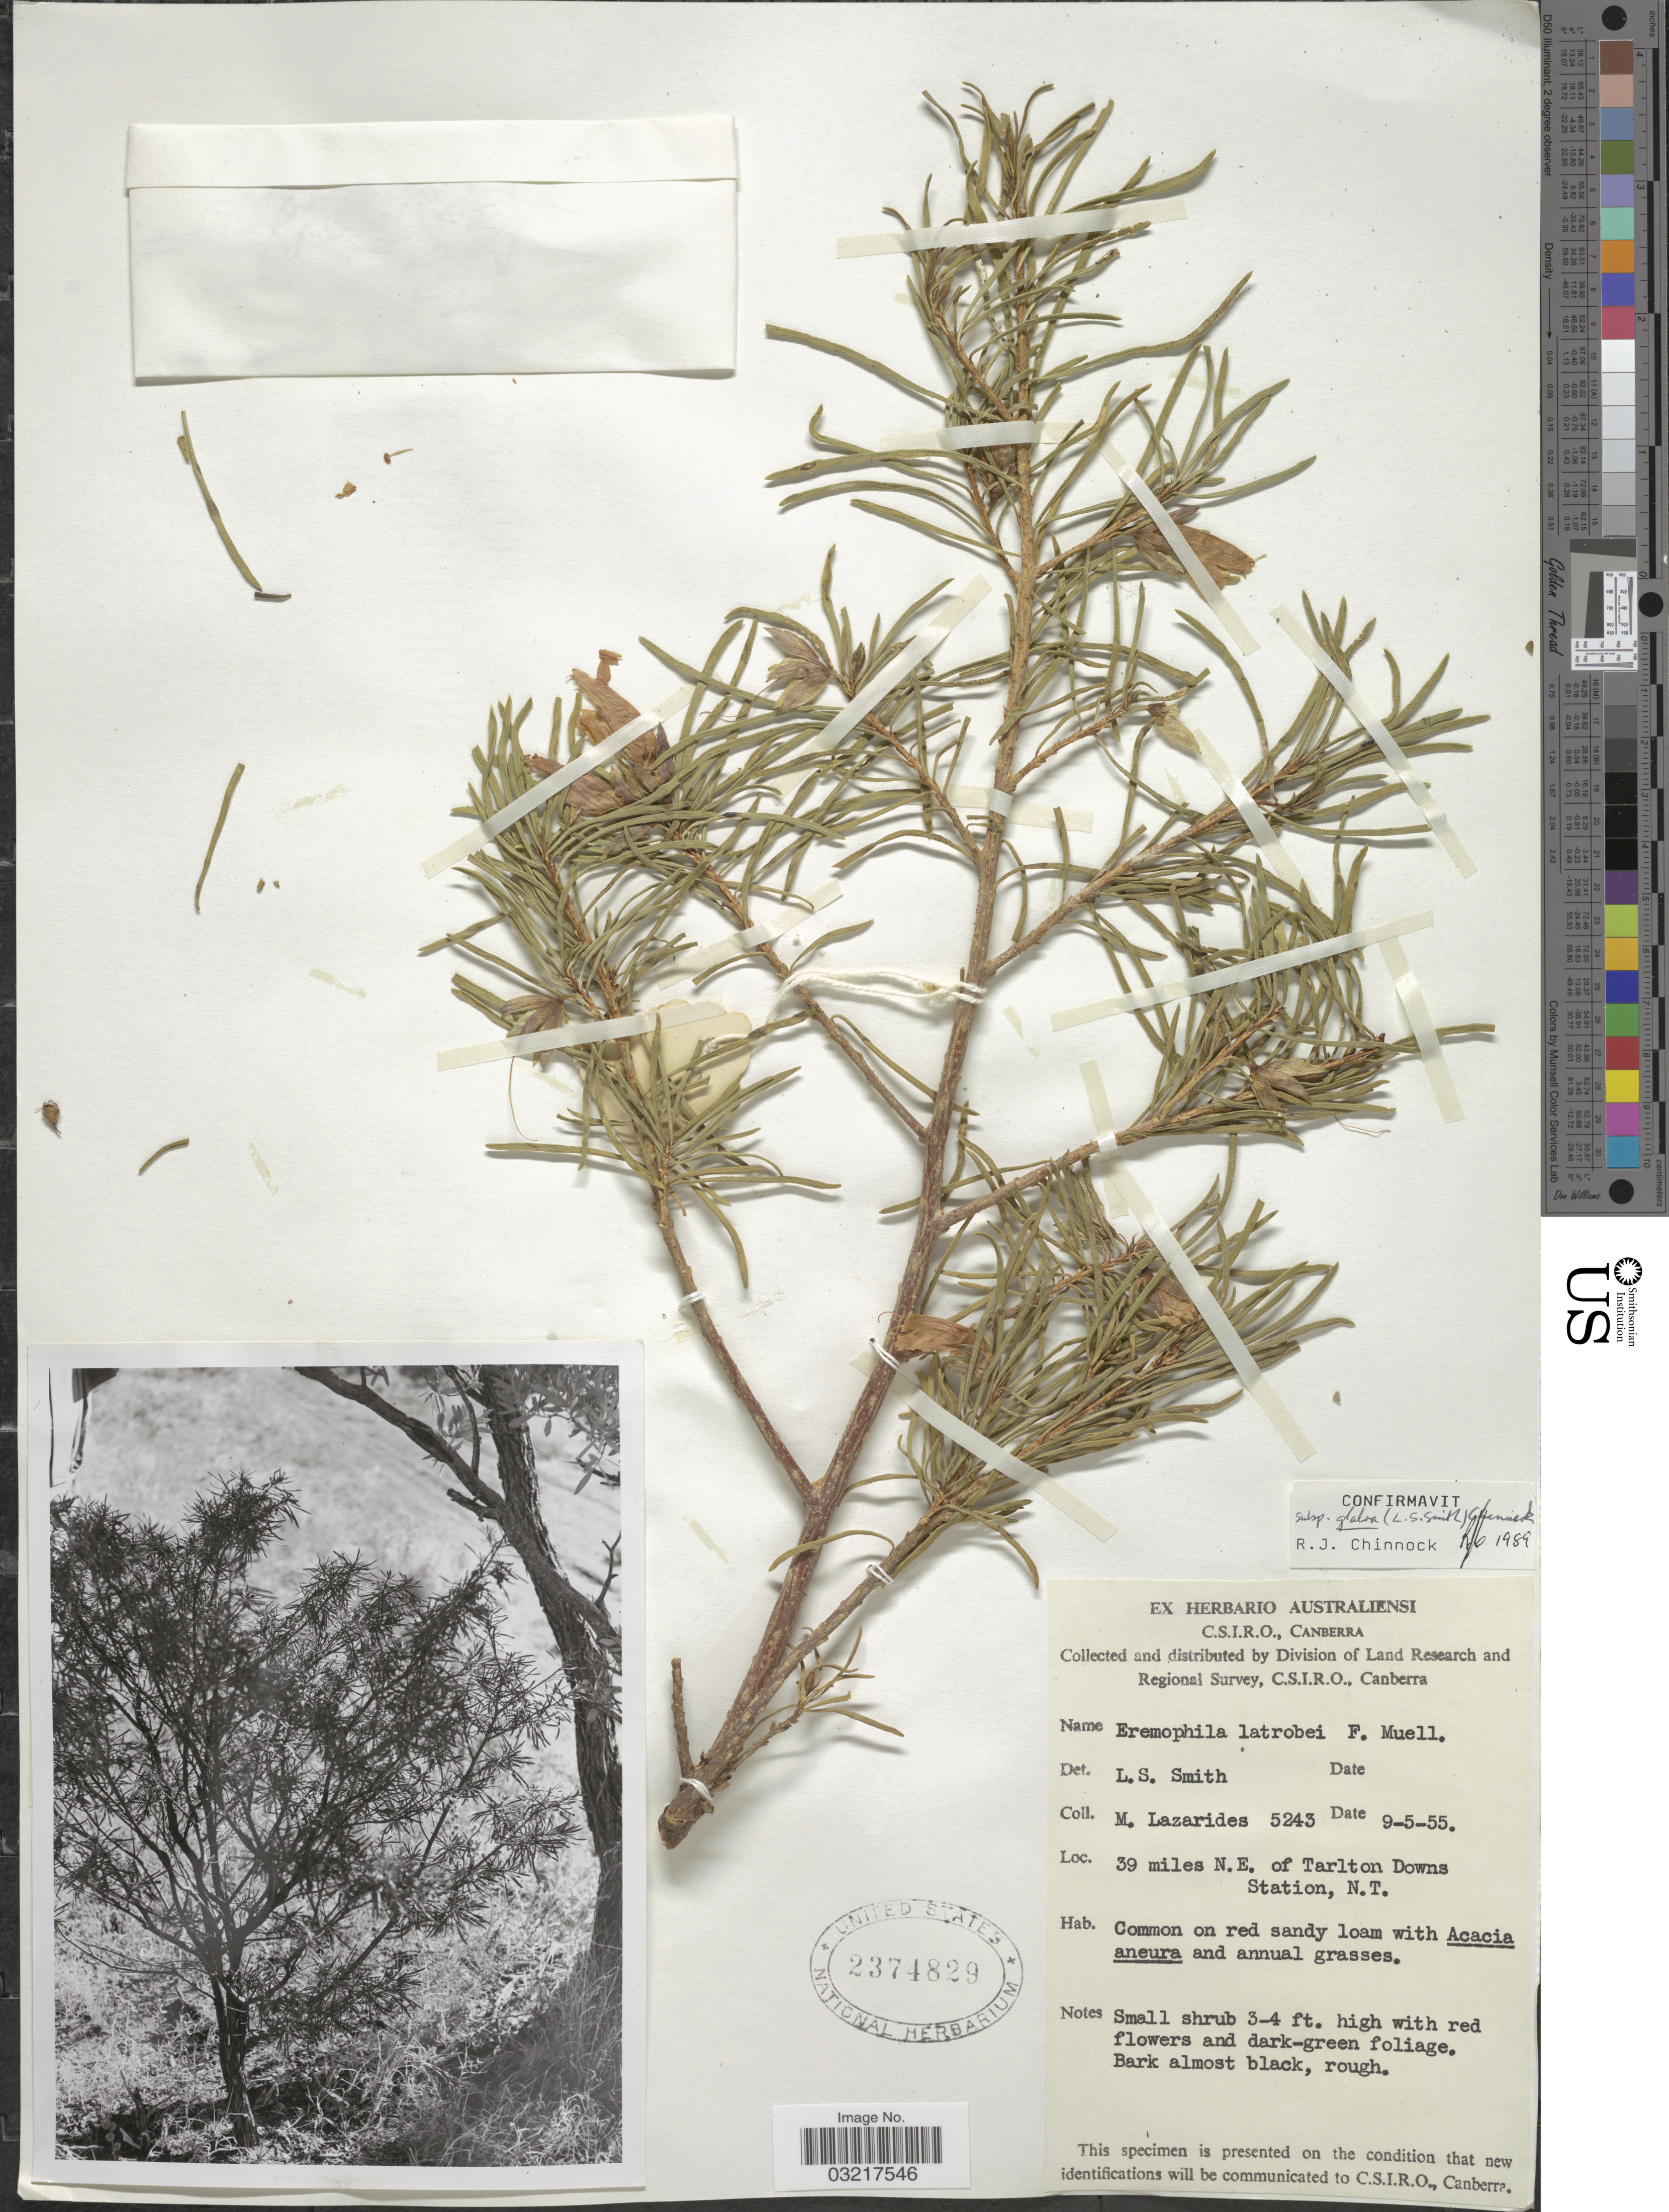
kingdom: Plantae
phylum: Tracheophyta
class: Magnoliopsida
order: Lamiales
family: Scrophulariaceae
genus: Eremophila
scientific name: Eremophila latrobei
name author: F. Muell.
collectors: M. Lazarides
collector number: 5243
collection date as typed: Transcribed d/m/y: 9/5/55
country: Australia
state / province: Northern Territory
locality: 39 miles N.E. of Tarlton Downs Station, N.T.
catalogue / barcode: US 2374829